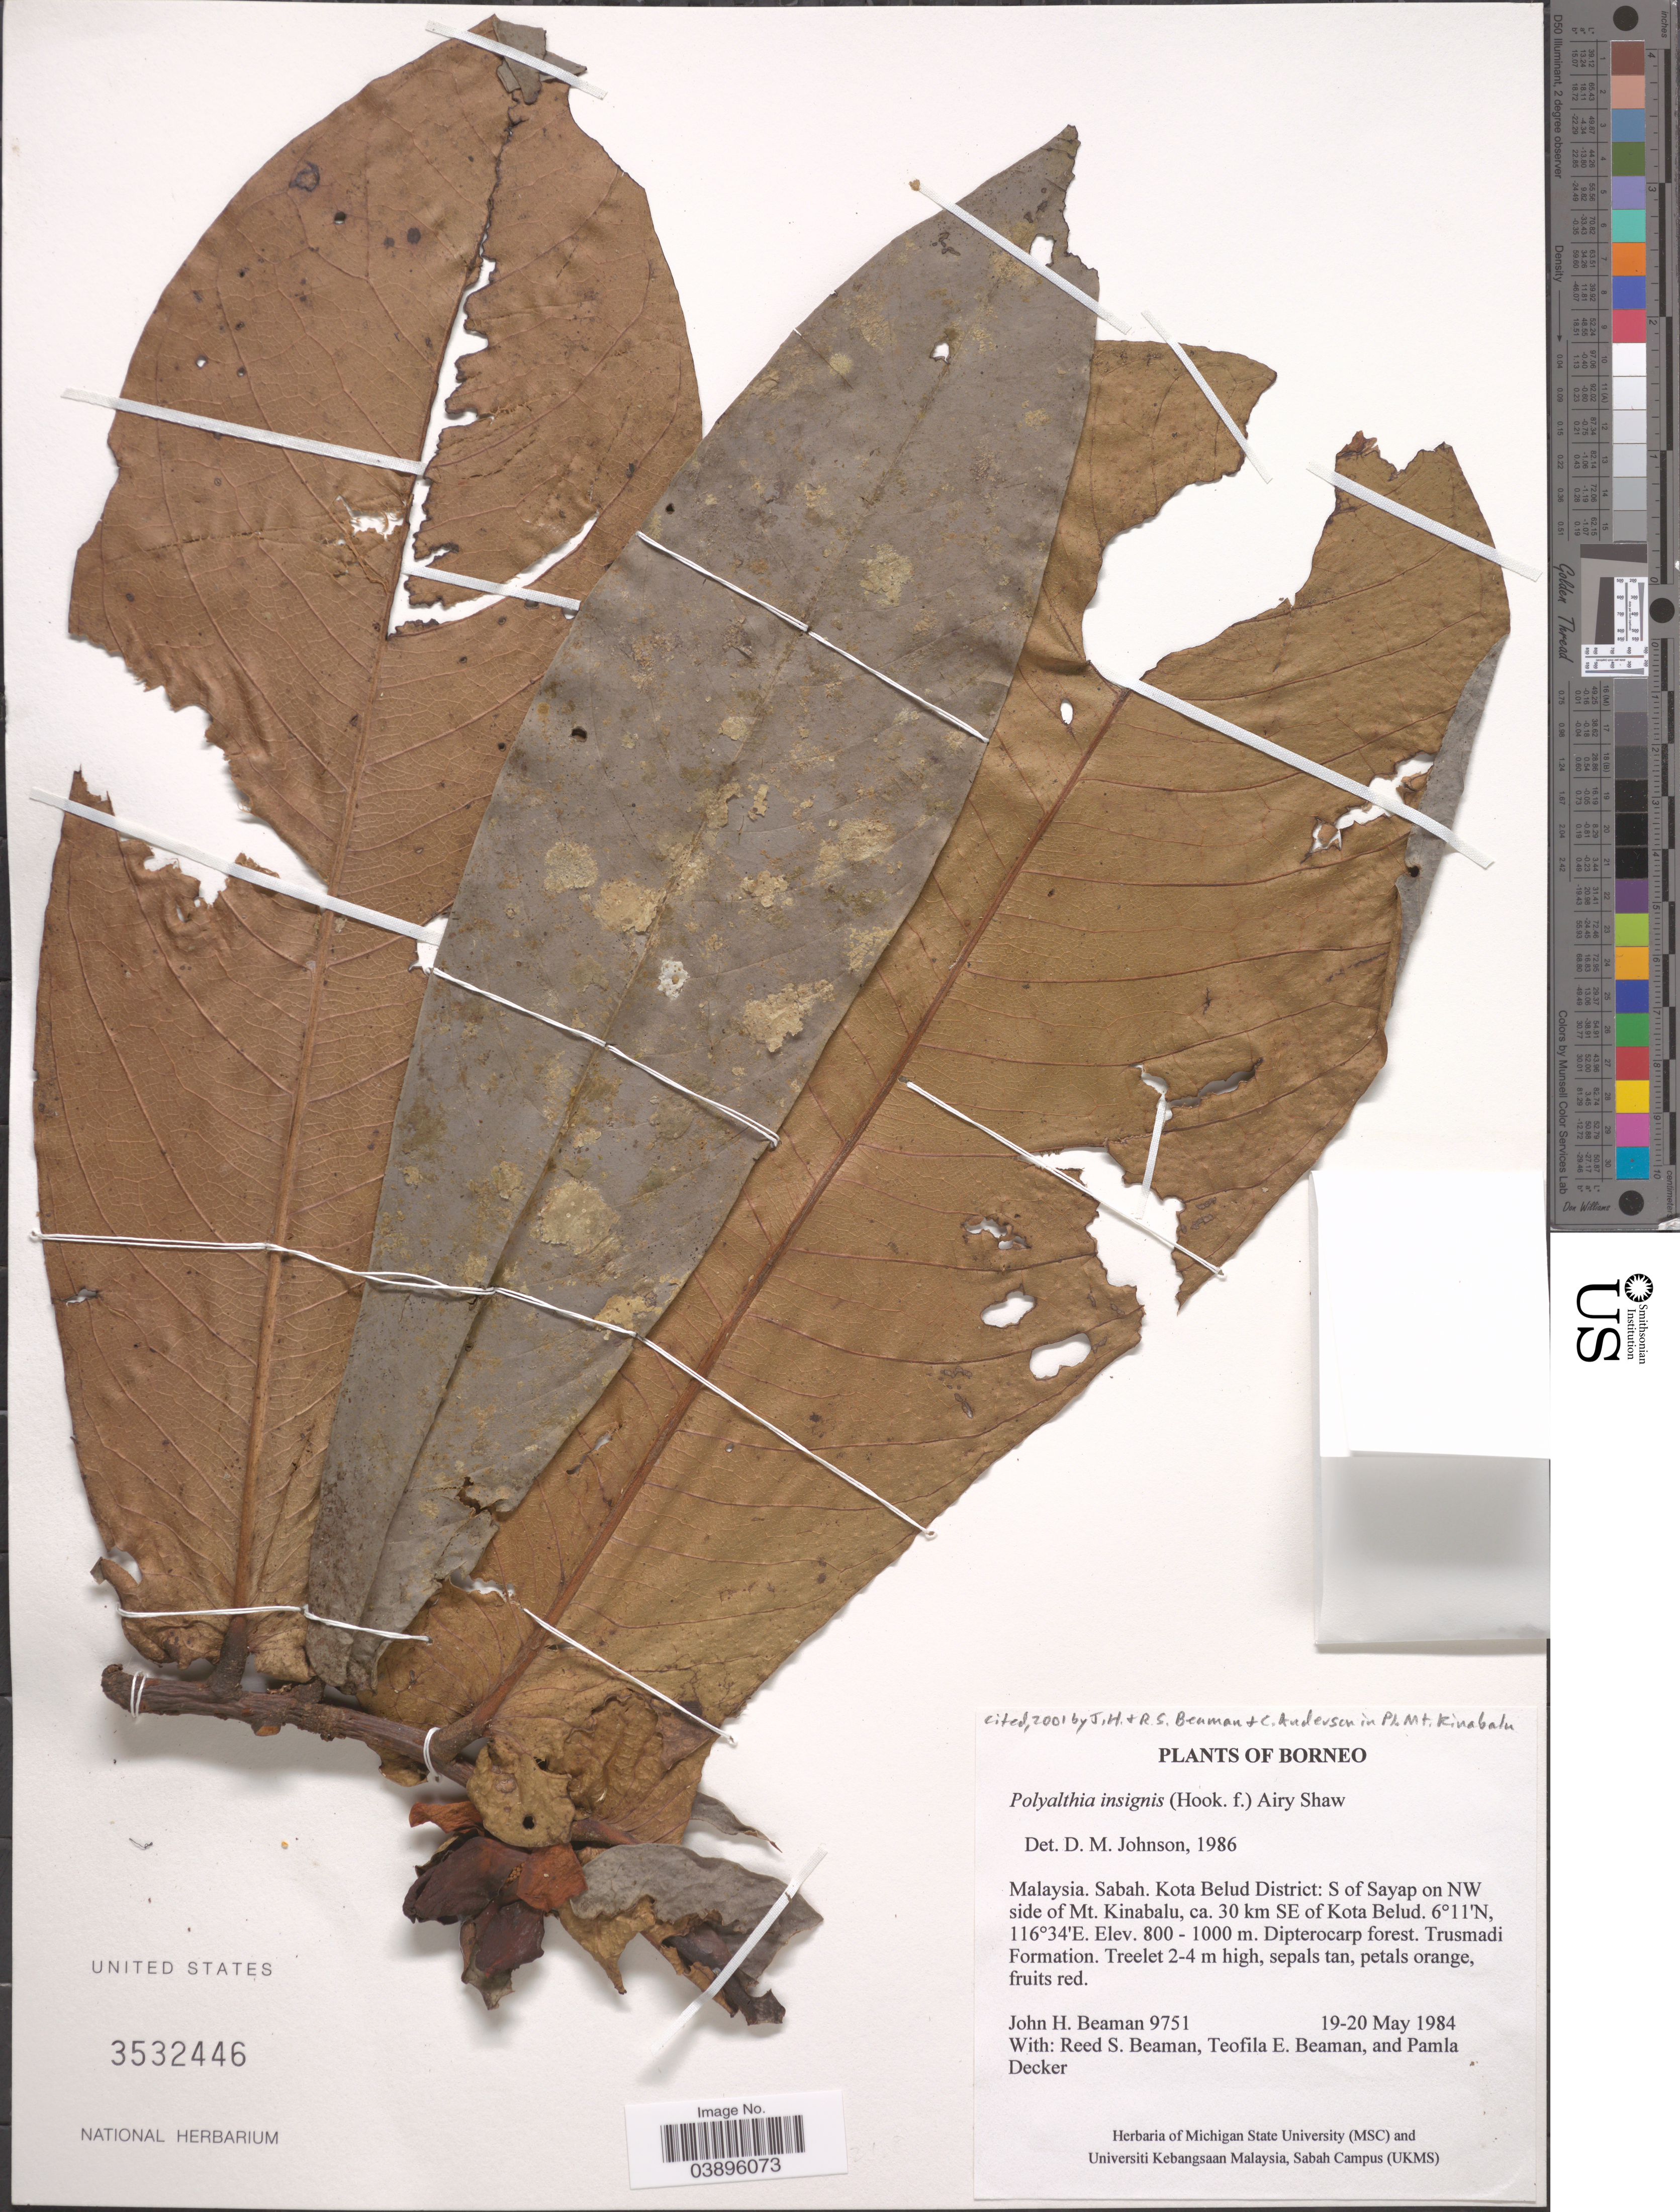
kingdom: Plantae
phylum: Tracheophyta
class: Magnoliopsida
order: Magnoliales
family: Annonaceae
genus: Polyalthia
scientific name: Polyalthia insignis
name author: (Hook. f.) Airy Shaw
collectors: J. H. Beaman, R. S. Beaman, T. E. Beaman & P. Decker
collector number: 9751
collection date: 1984-05-19/1984-05-20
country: Malaysia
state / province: Sabah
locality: Borneo. Kota Belud District: S of Sayap on NW side of Mt. Kinabalu, ca. 30 km SE of Kota Belud.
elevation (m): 800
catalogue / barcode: US 3532446